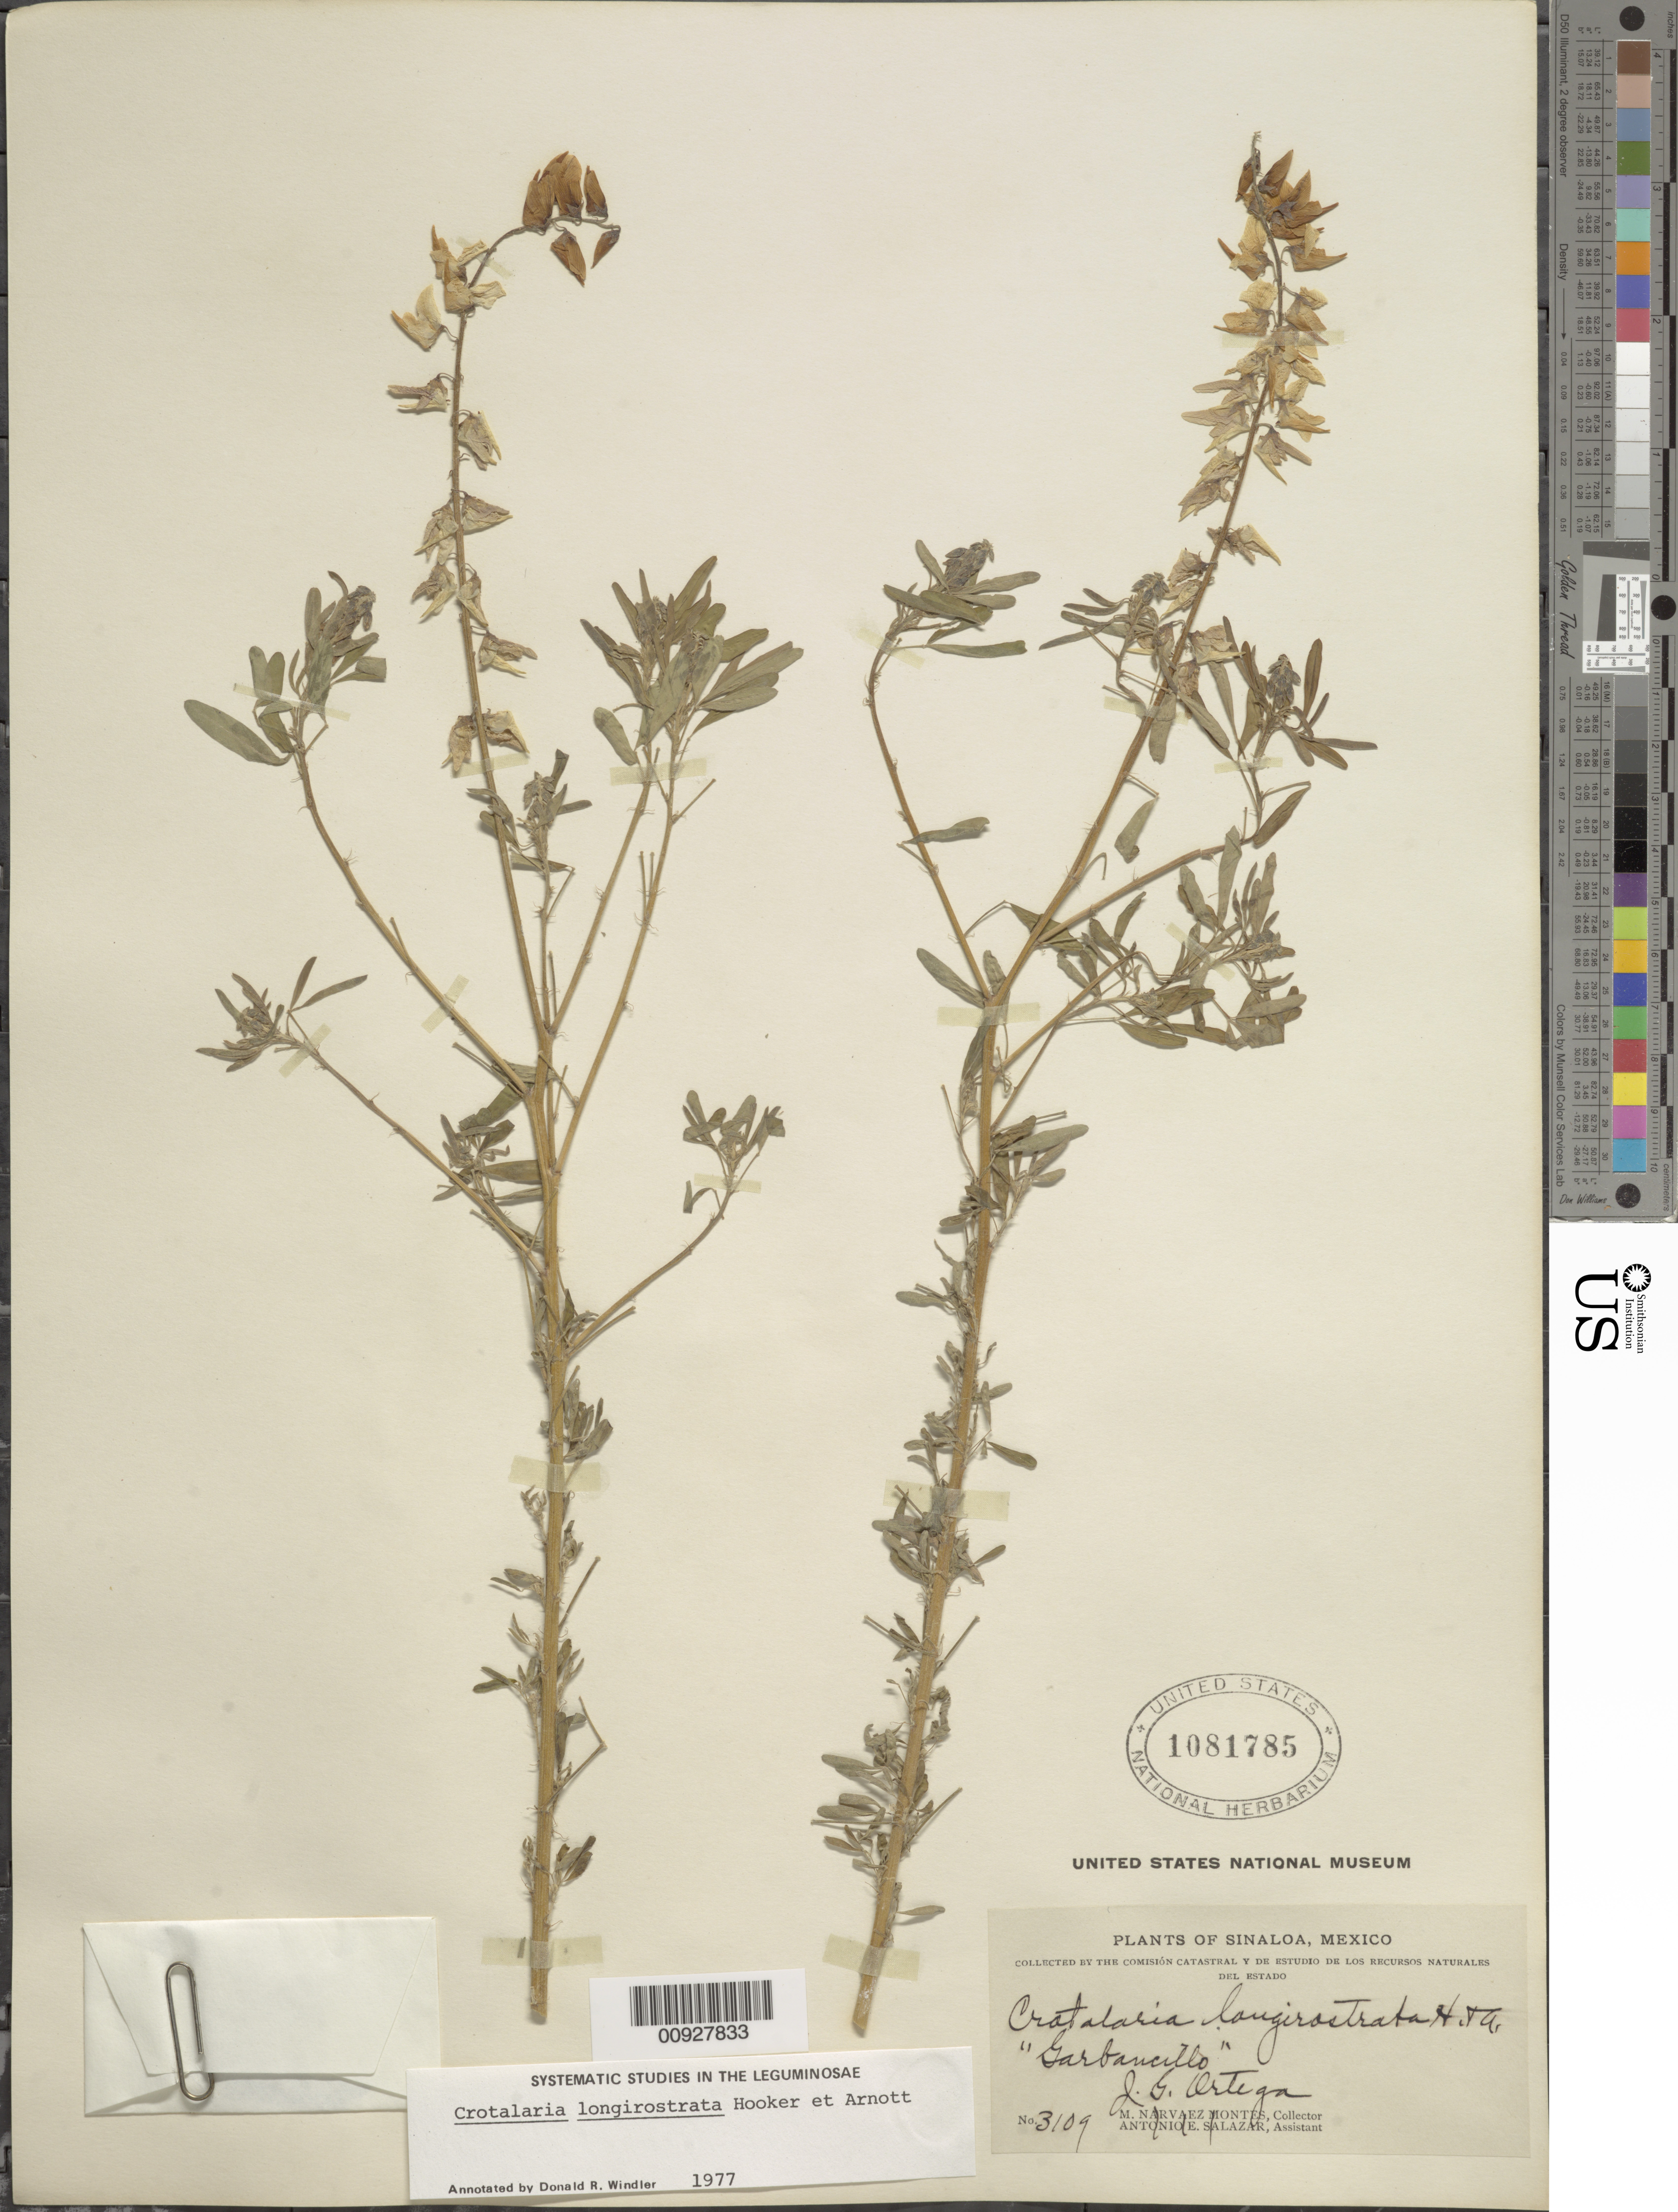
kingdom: Plantae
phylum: Tracheophyta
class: Magnoliopsida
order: Fabales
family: Fabaceae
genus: Crotalaria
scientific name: Crotalaria longirostrata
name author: Hook. & Arn.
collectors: J. Ortega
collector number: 3109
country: Mexico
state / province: Sinaloa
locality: Sinaloa.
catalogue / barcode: US 1081785